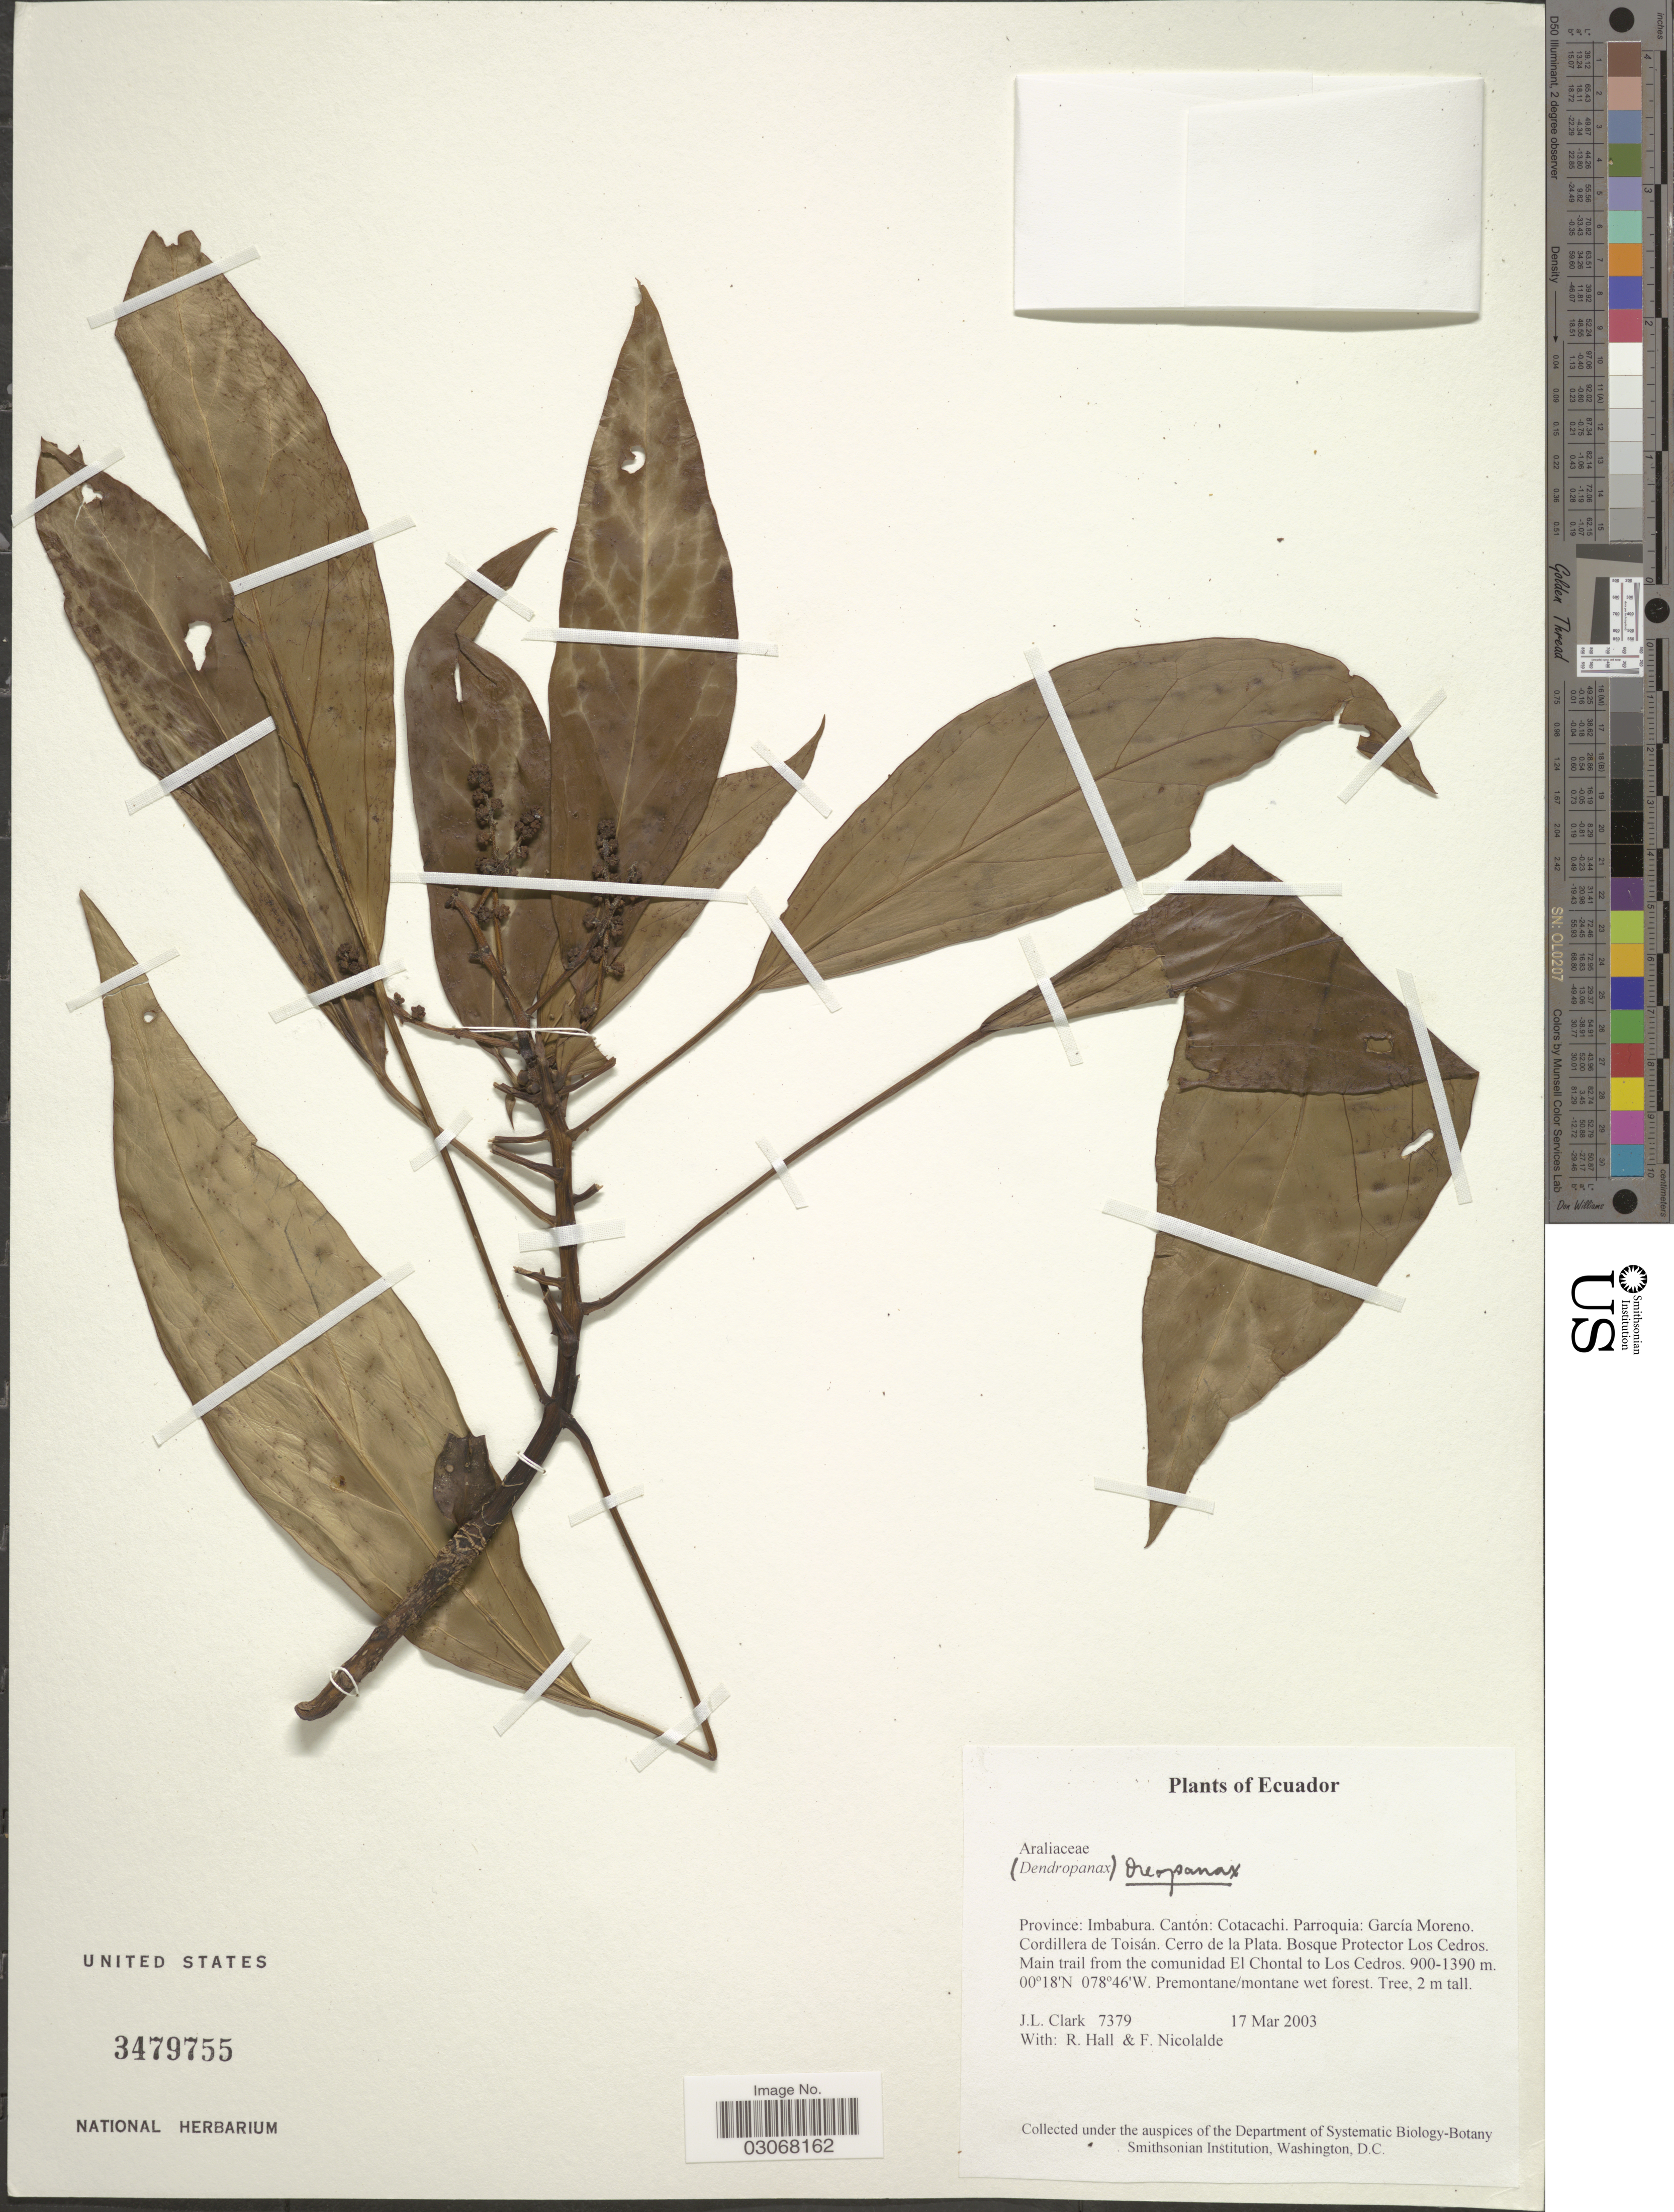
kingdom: Plantae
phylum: Tracheophyta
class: Magnoliopsida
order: Apiales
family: Araliaceae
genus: Oreopanax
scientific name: Oreopanax sp.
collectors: J. L. Clark, R. Hall & F. Nicolalde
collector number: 7379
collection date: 2003-03-17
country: Ecuador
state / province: Imbabura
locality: Province: Imbabura. Cantón: Cotacachi. Parroquia: García Cedros. Main trail from the comunidad El Chontal to Los Cedros.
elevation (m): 900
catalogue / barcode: US 3479755